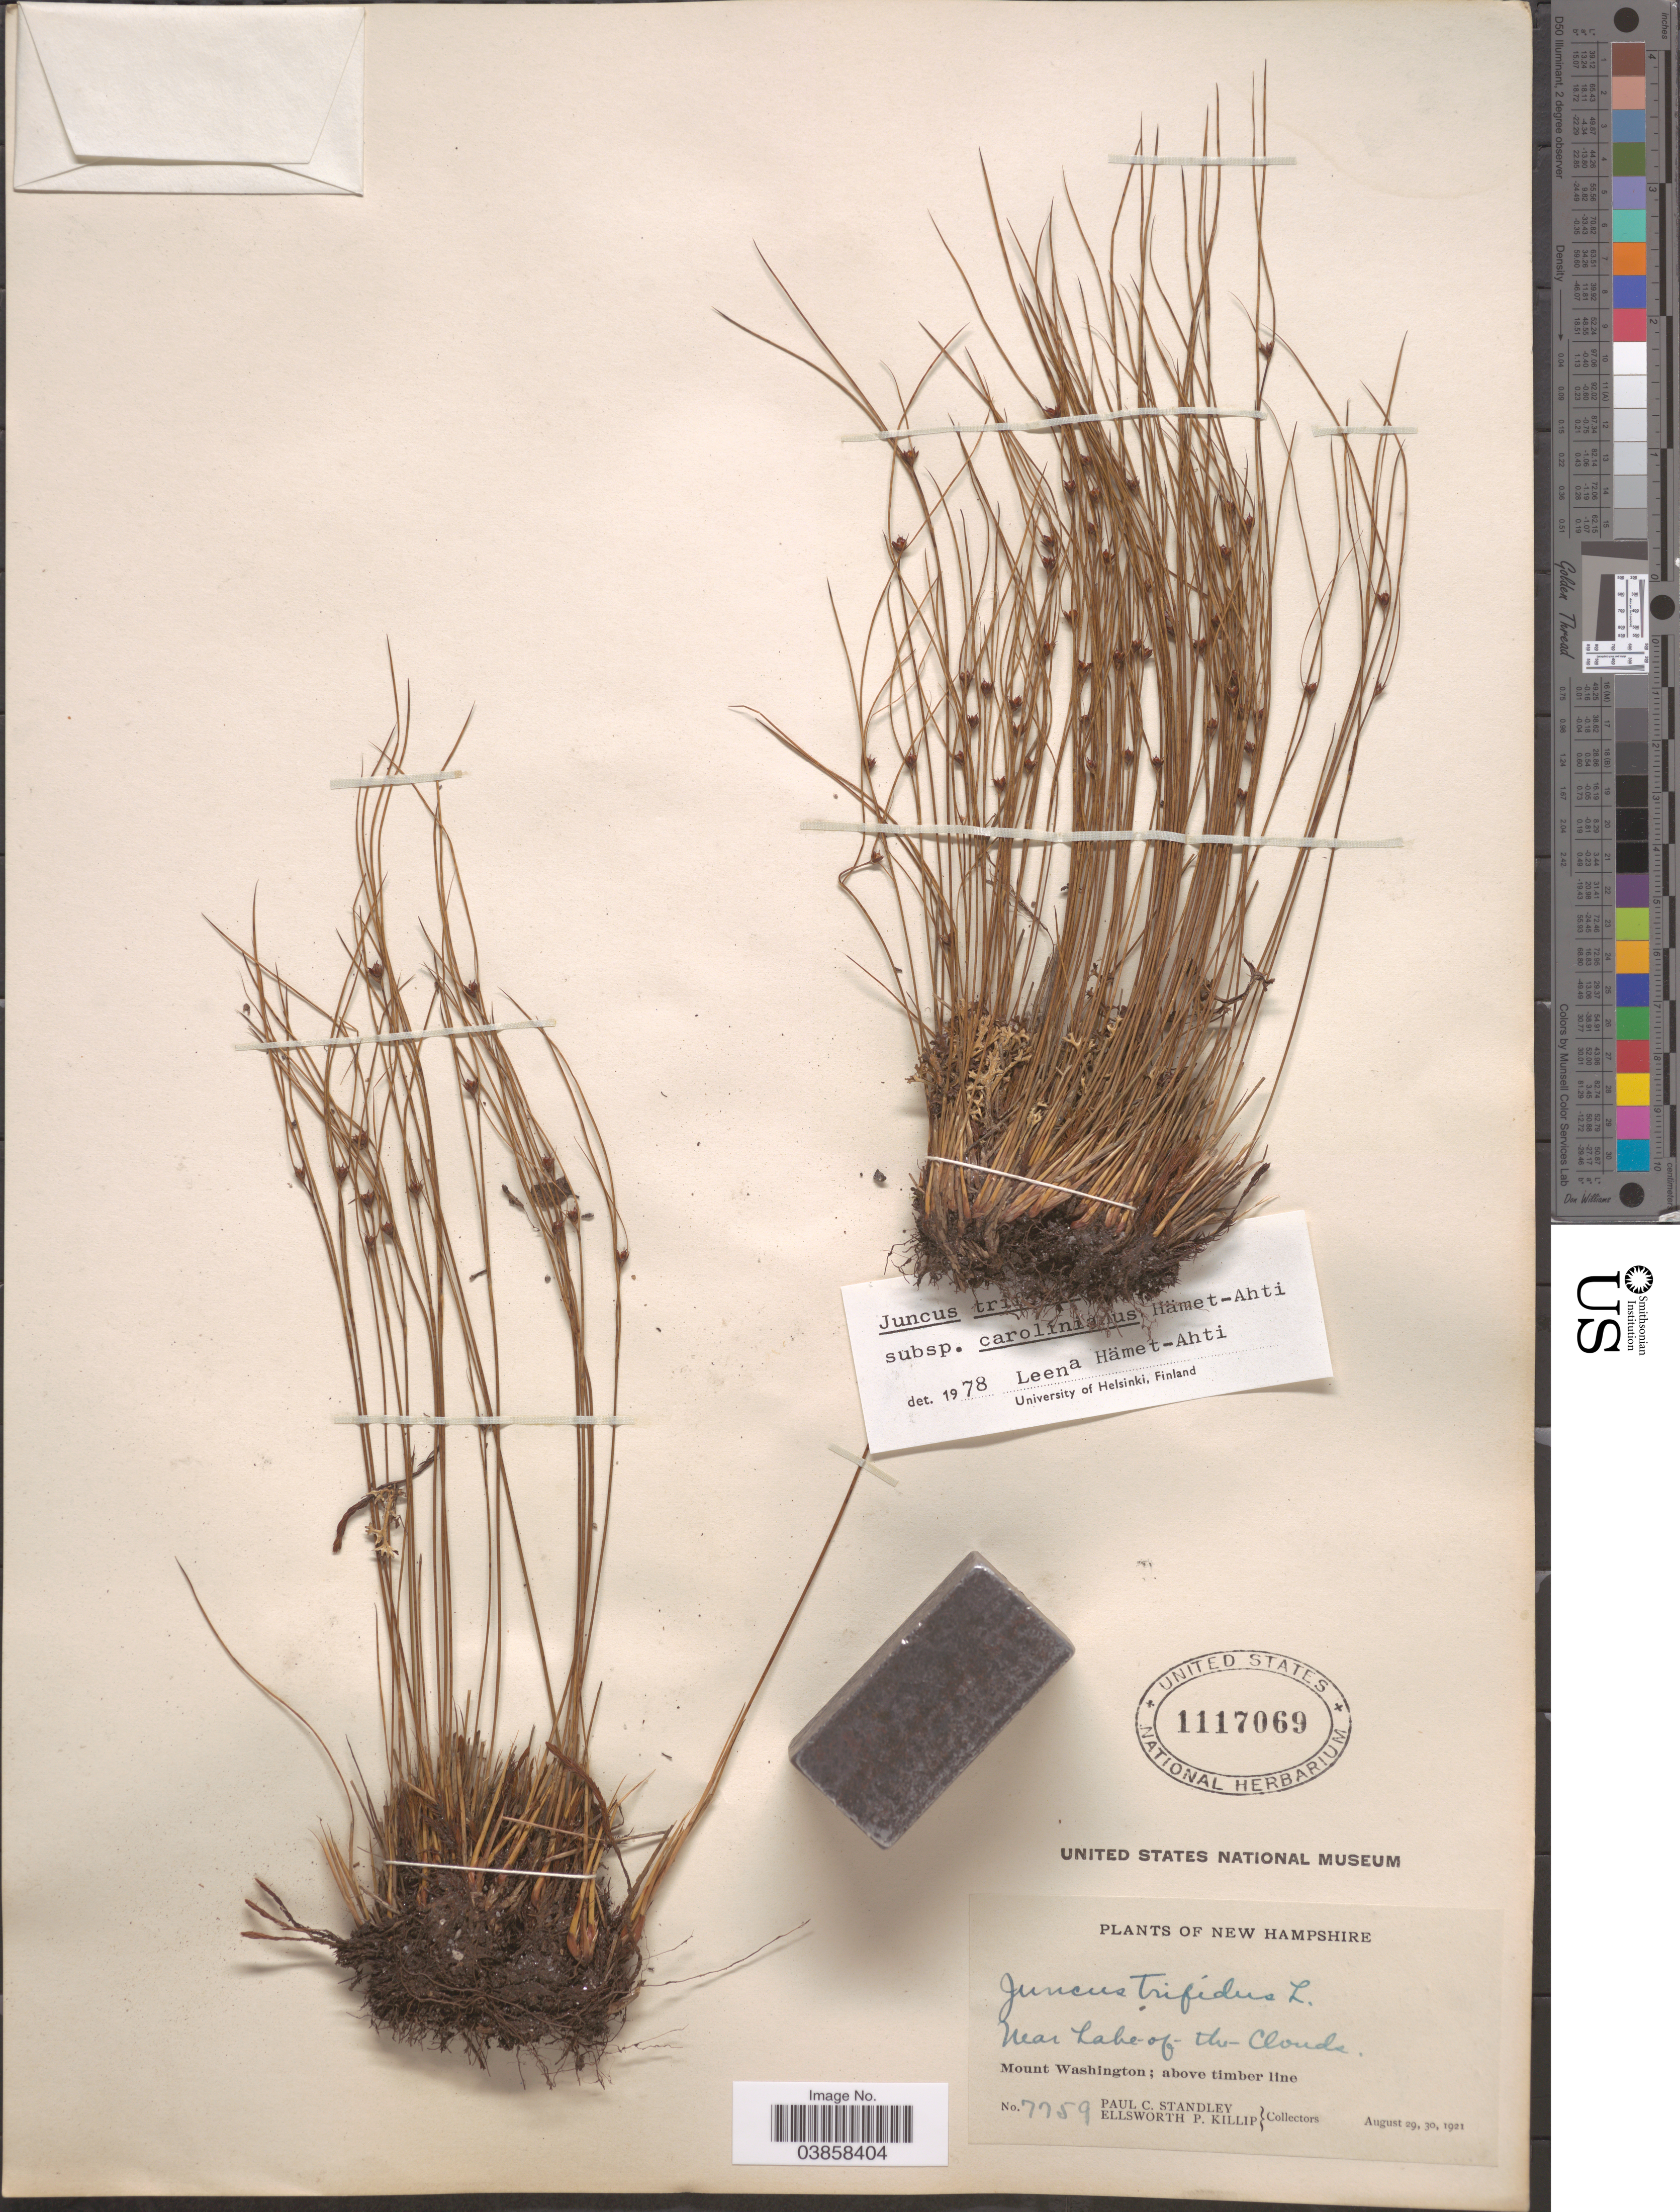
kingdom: Plantae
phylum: Tracheophyta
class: Liliopsida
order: Poales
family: Juncaceae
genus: Juncus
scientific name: Juncus trifidus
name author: L.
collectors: P. C. Standley & E. P. Killip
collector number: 7759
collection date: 1921-08-29/1921-08-30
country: United States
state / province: New Hampshire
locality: Near Lake of the Clouds. Mount Washington; above timber line.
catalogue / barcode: US 1117069